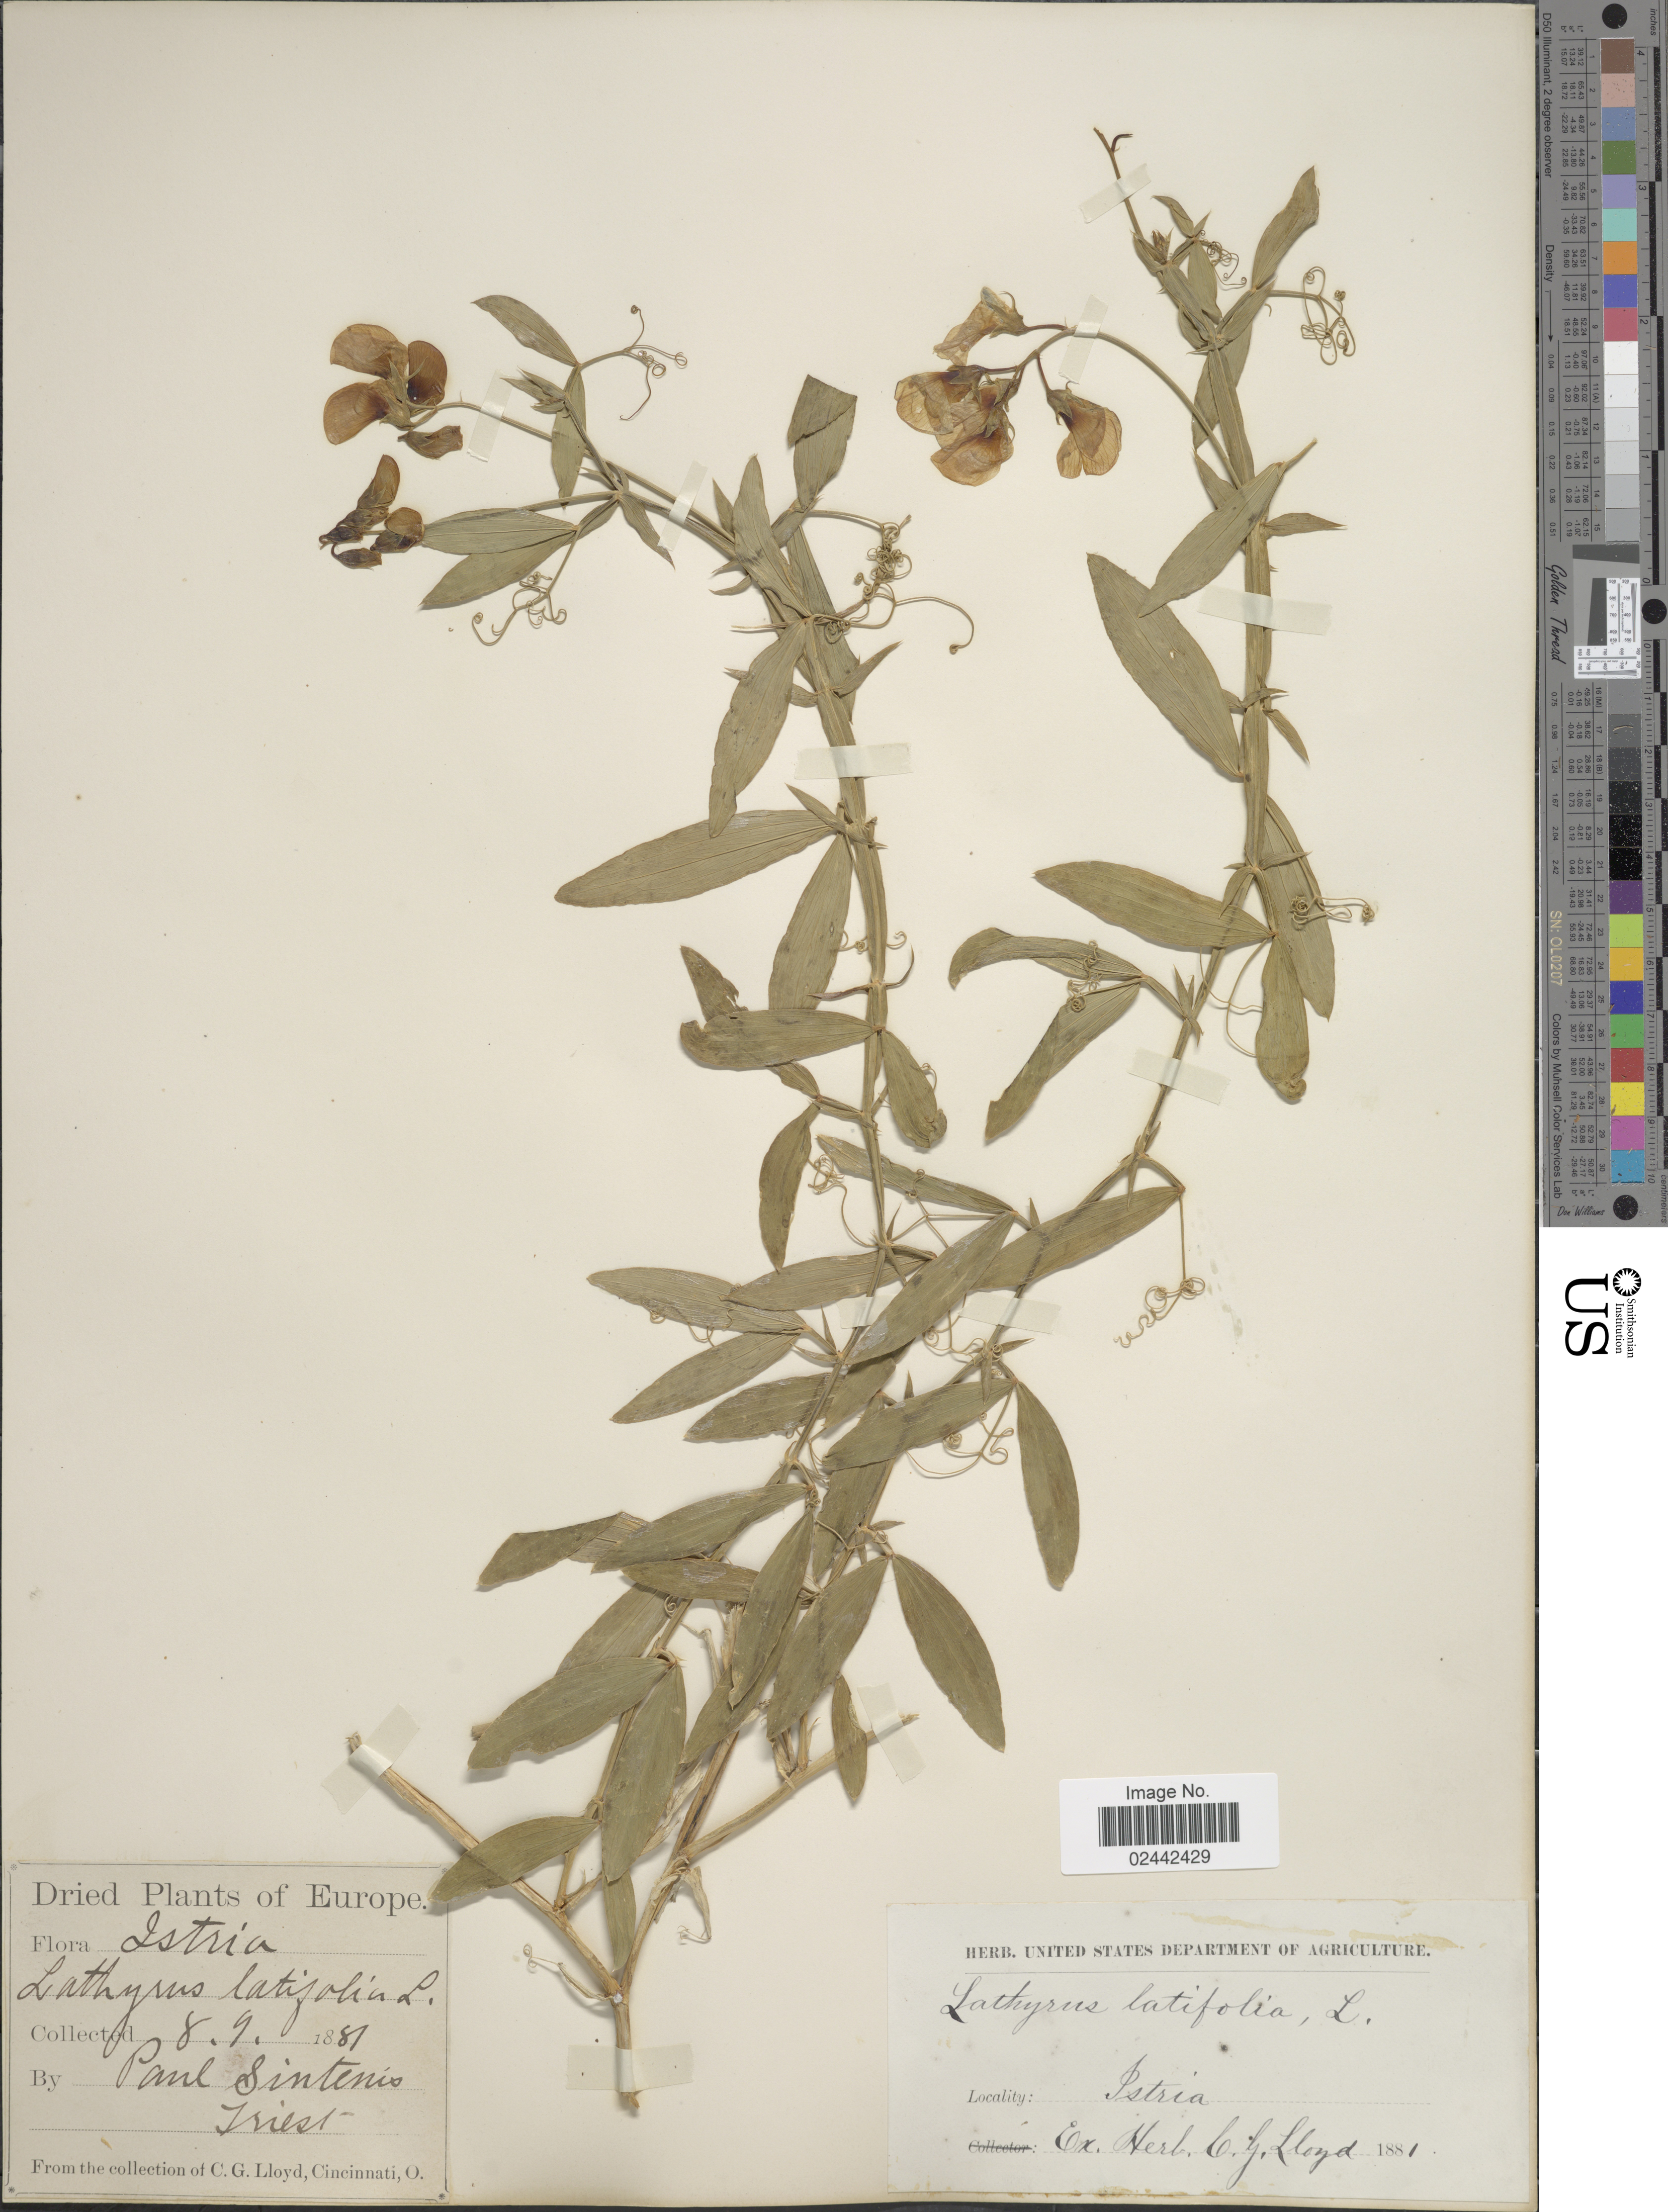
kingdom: Plantae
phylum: Tracheophyta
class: Magnoliopsida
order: Fabales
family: Fabaceae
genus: Lathyrus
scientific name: Lathyrus latifolius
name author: L.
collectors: P. Sintenis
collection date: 1881-09-08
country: Croatia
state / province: Istria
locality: Istria. Europe.